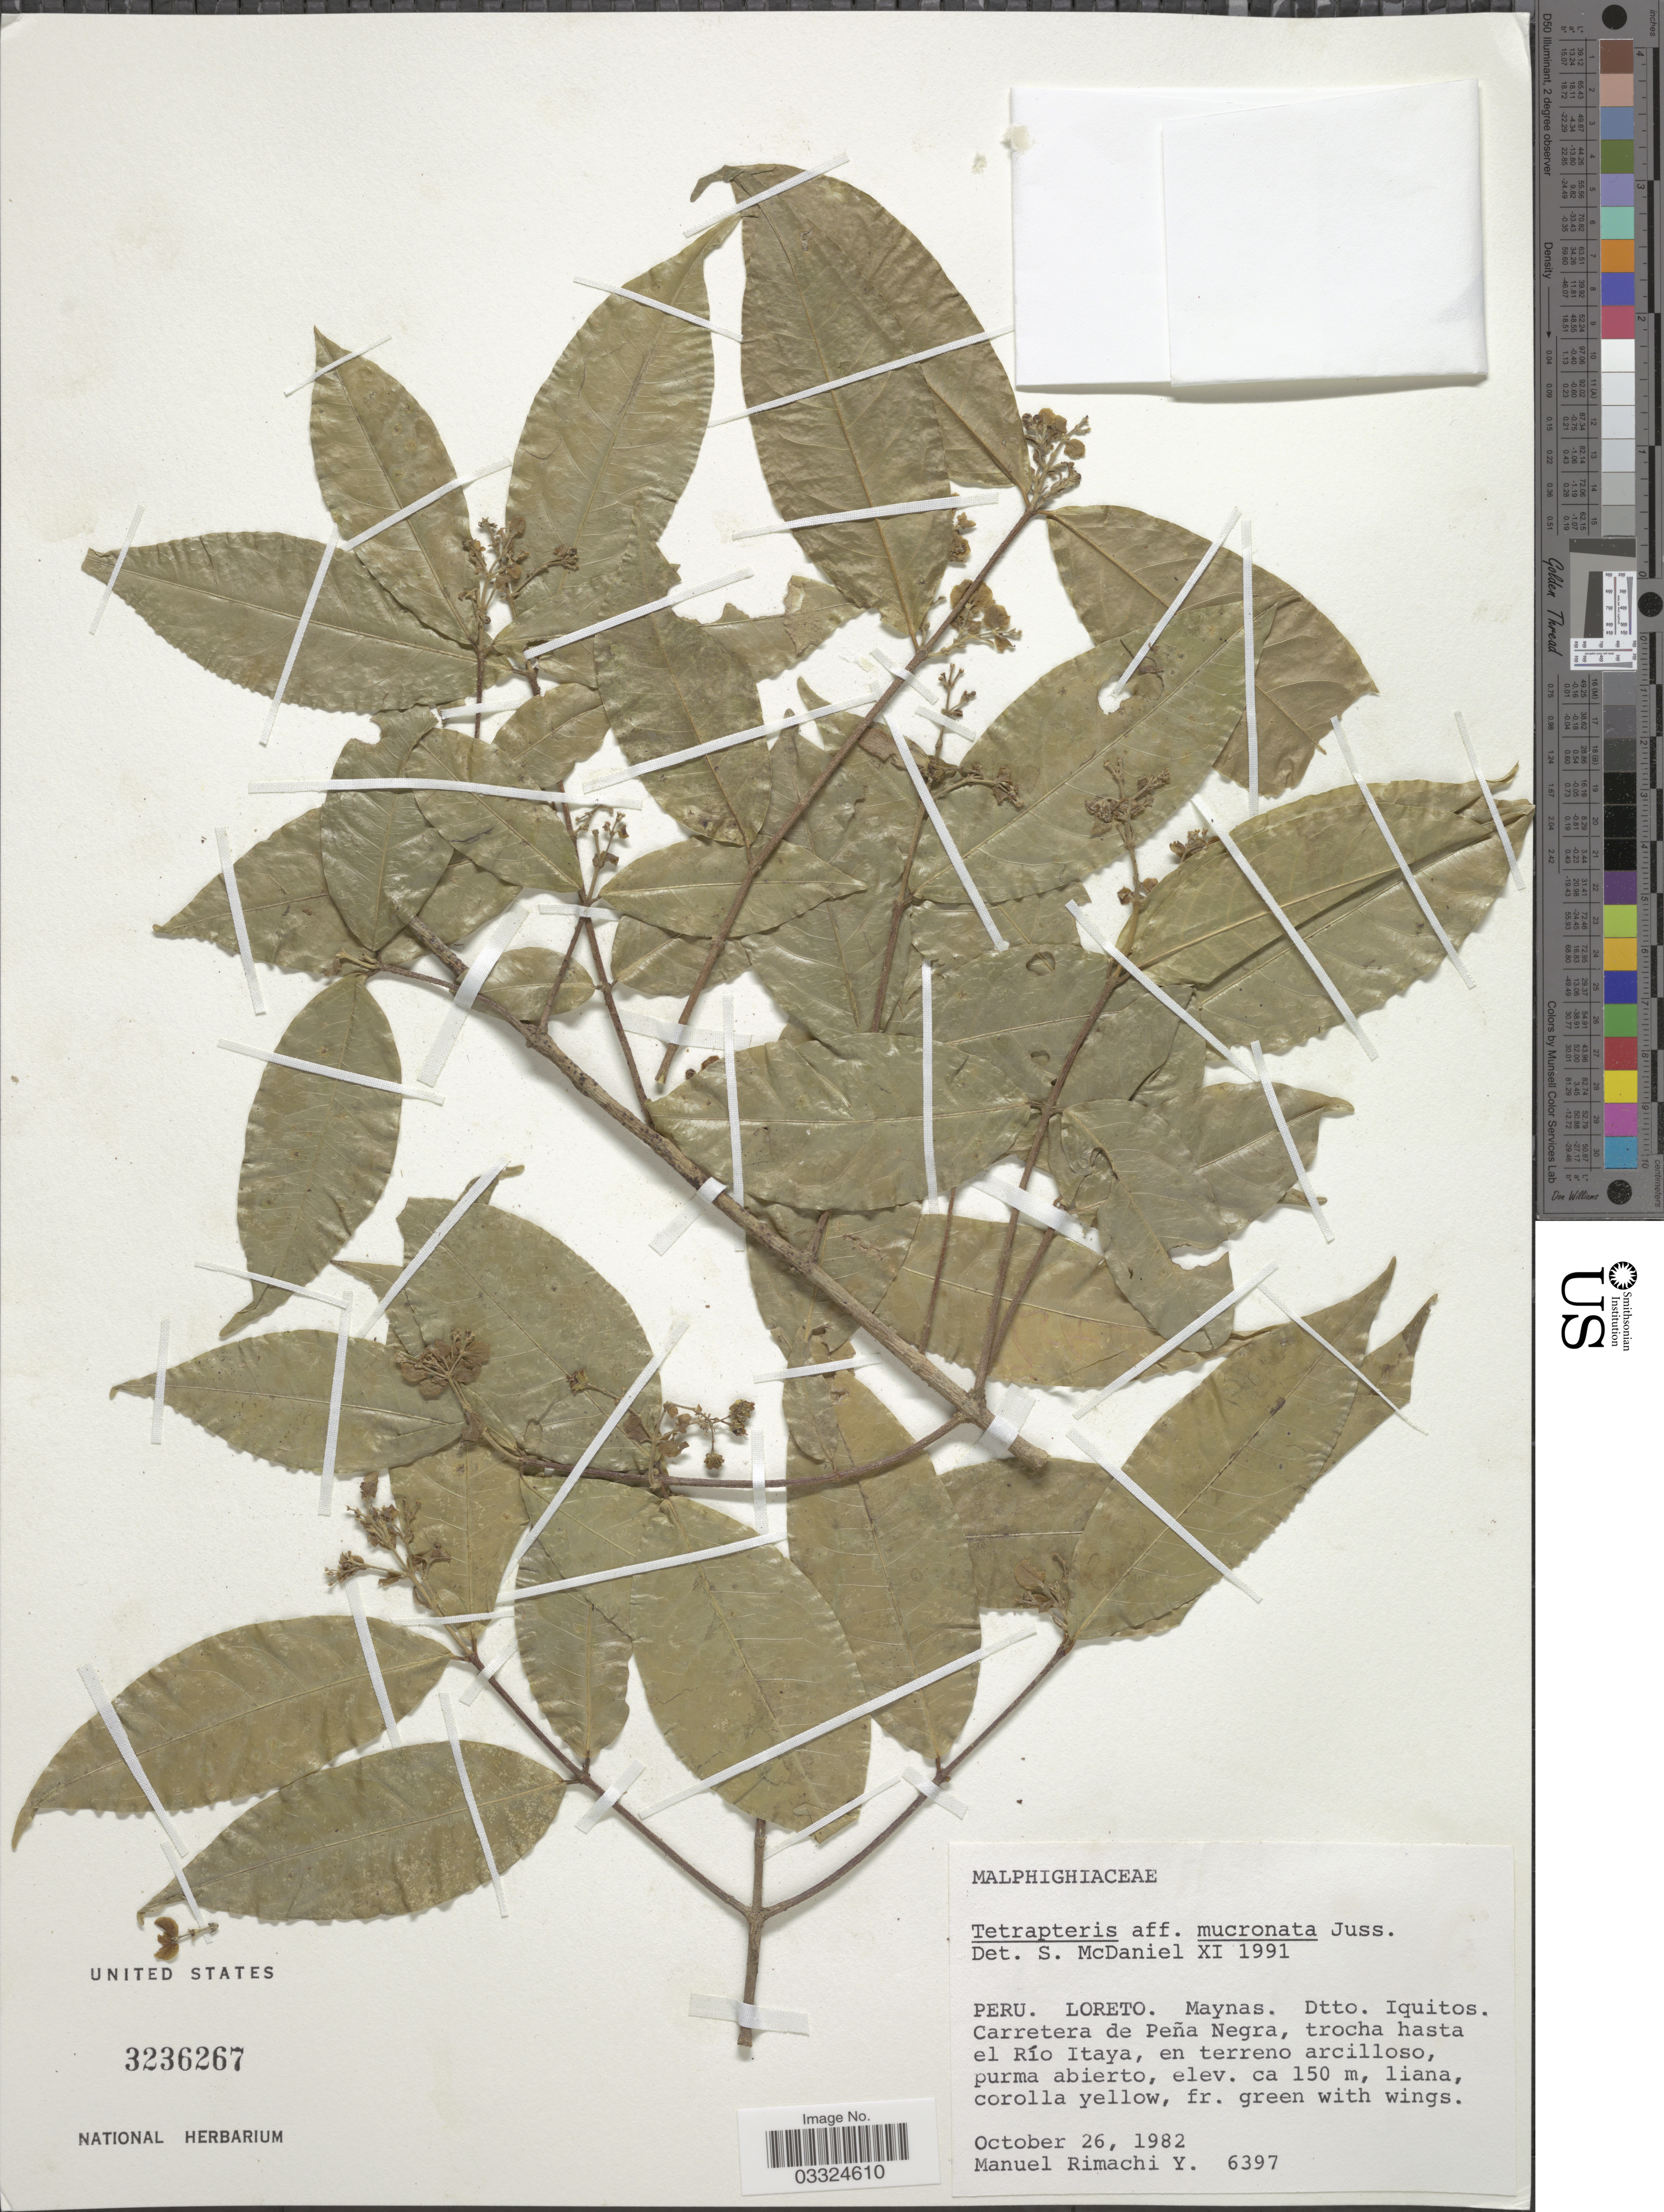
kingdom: Plantae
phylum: Tracheophyta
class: Magnoliopsida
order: Malpighiales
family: Malpighiaceae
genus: Tetrapterys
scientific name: Tetrapterys mucronata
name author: Cav.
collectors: M. Rimachi Y.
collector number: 6397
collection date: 1982-10-26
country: Peru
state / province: Loreto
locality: Maynas. Dtto. Iquitos. Carretera de Peña Negra, trocha hasta el Río Itaya.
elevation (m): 150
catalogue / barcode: US 3236267